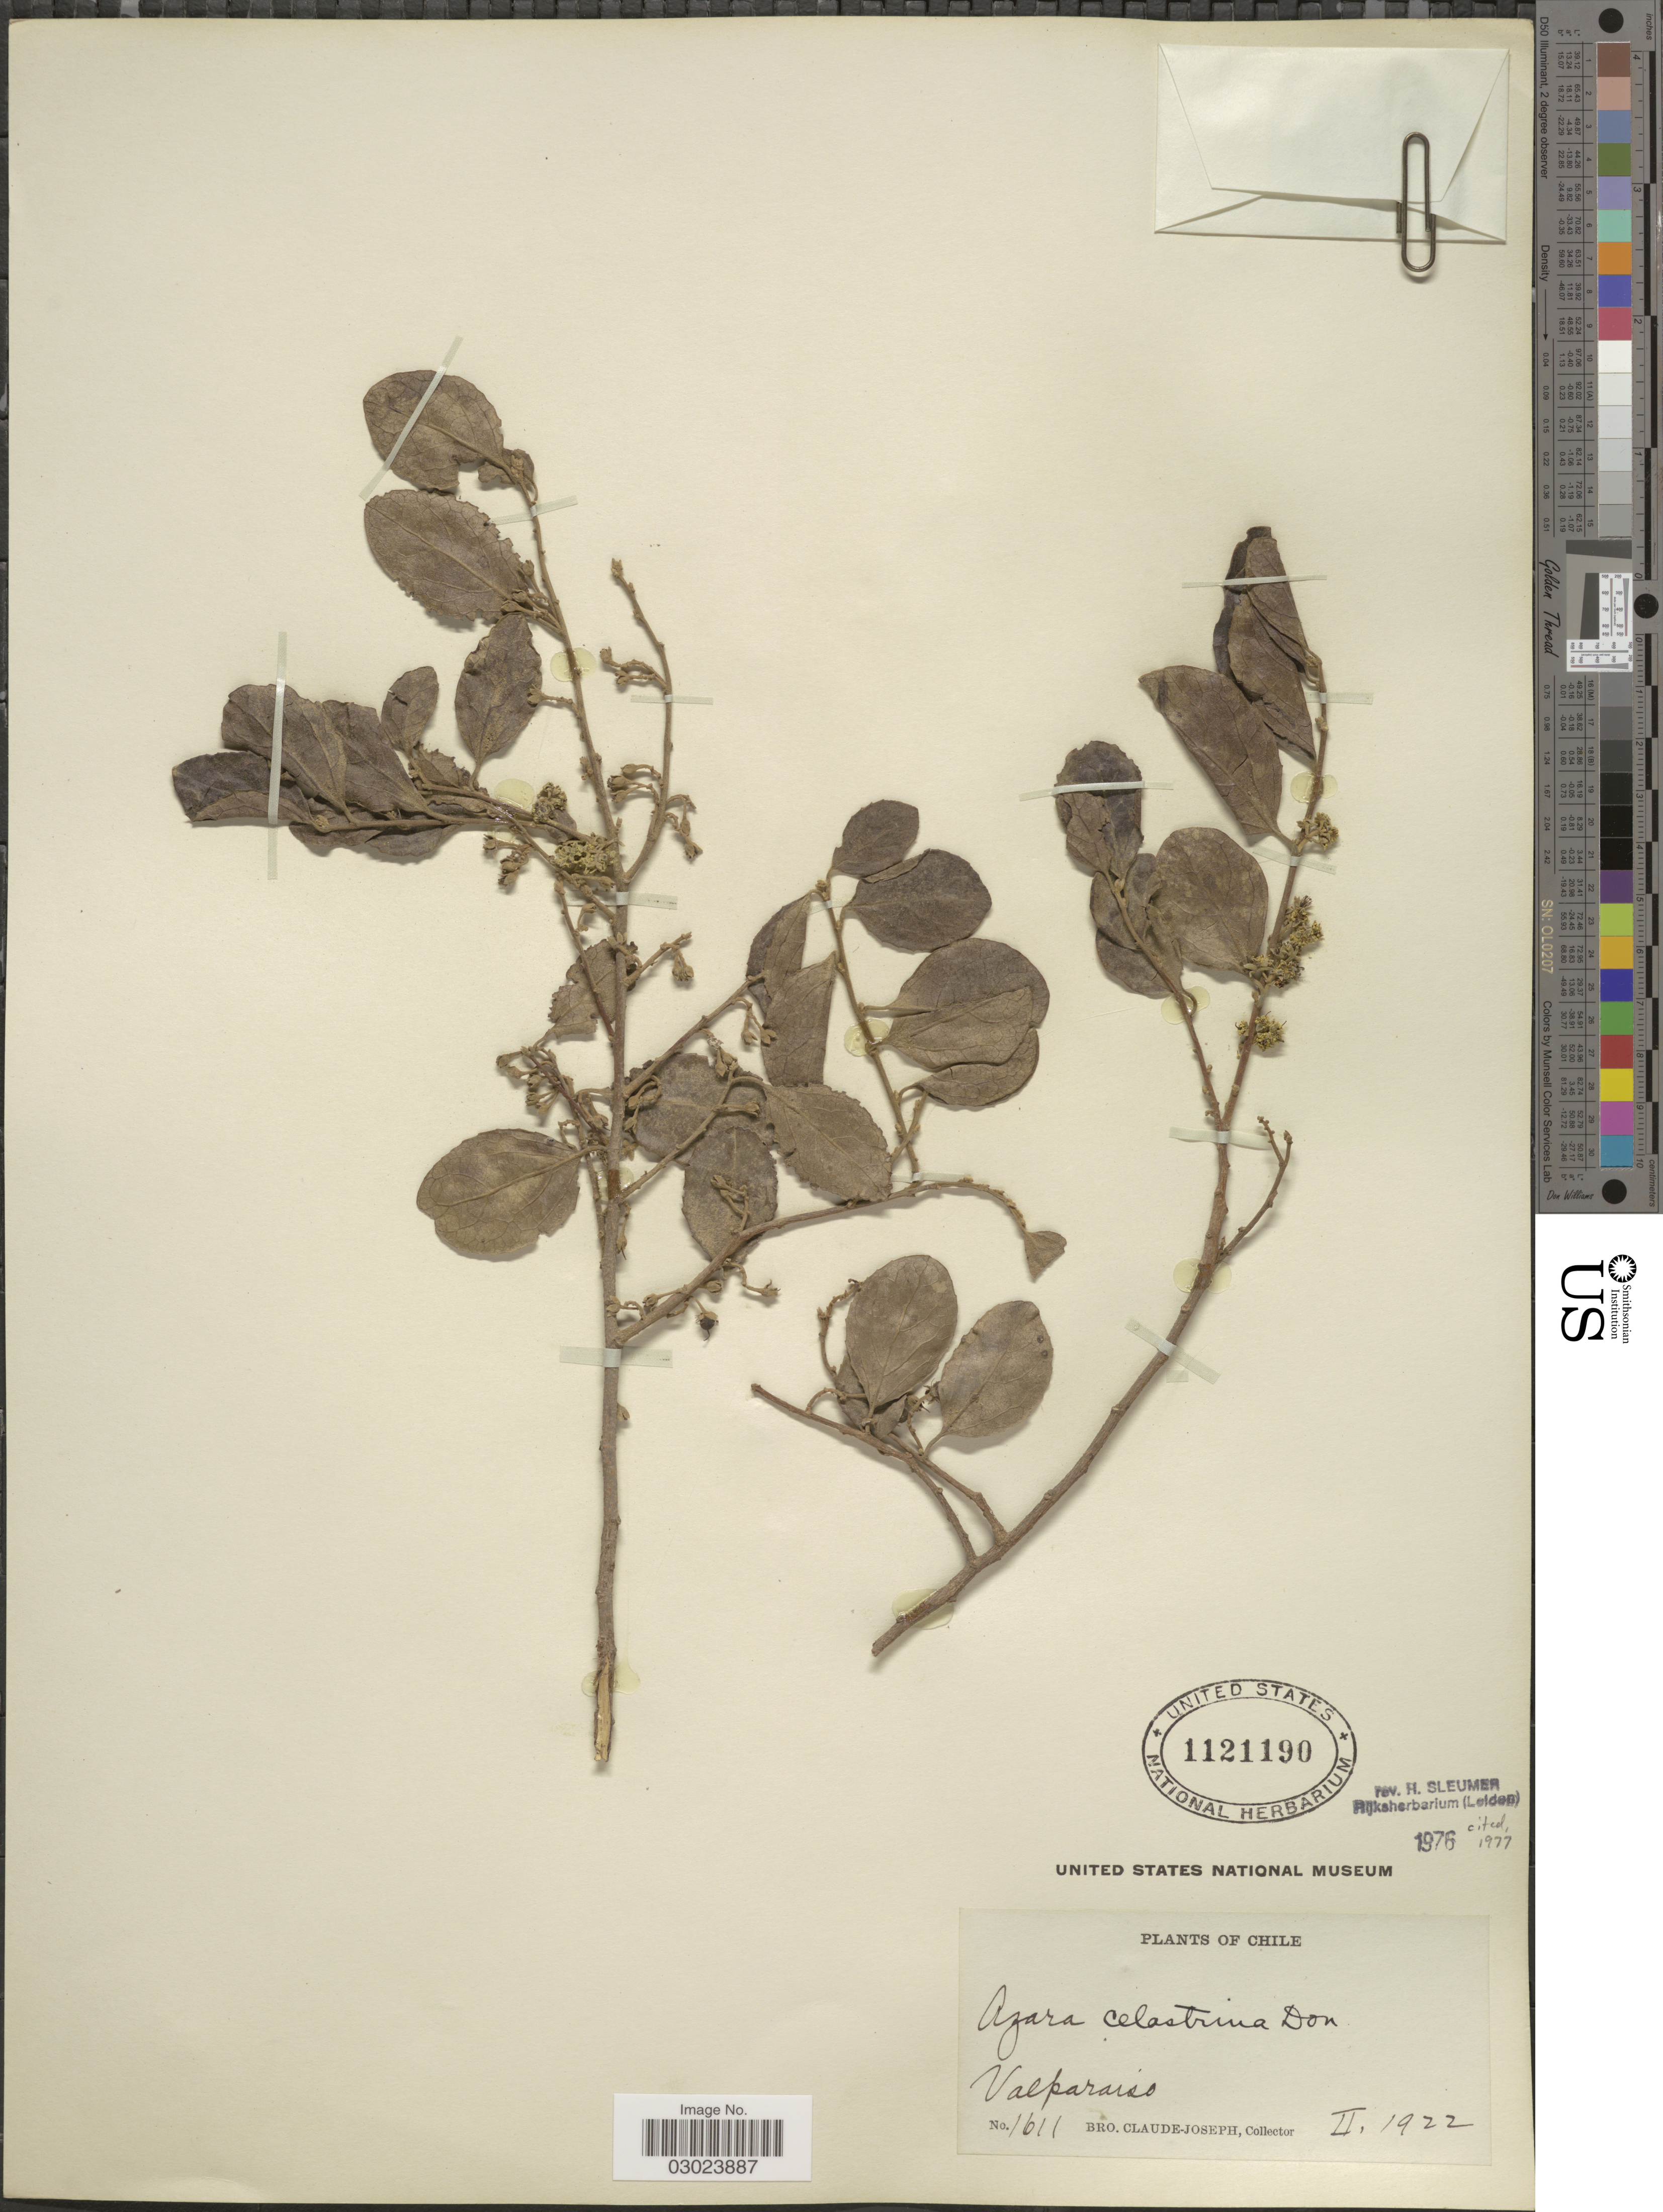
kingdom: Plantae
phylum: Tracheophyta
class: Magnoliopsida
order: Malpighiales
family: Salicaceae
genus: Azara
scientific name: Azara celastrina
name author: D. Don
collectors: Bro. Claude-Joseph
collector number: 1611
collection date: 1922-02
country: Chile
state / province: Valparaíso (V)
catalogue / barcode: US 1121190